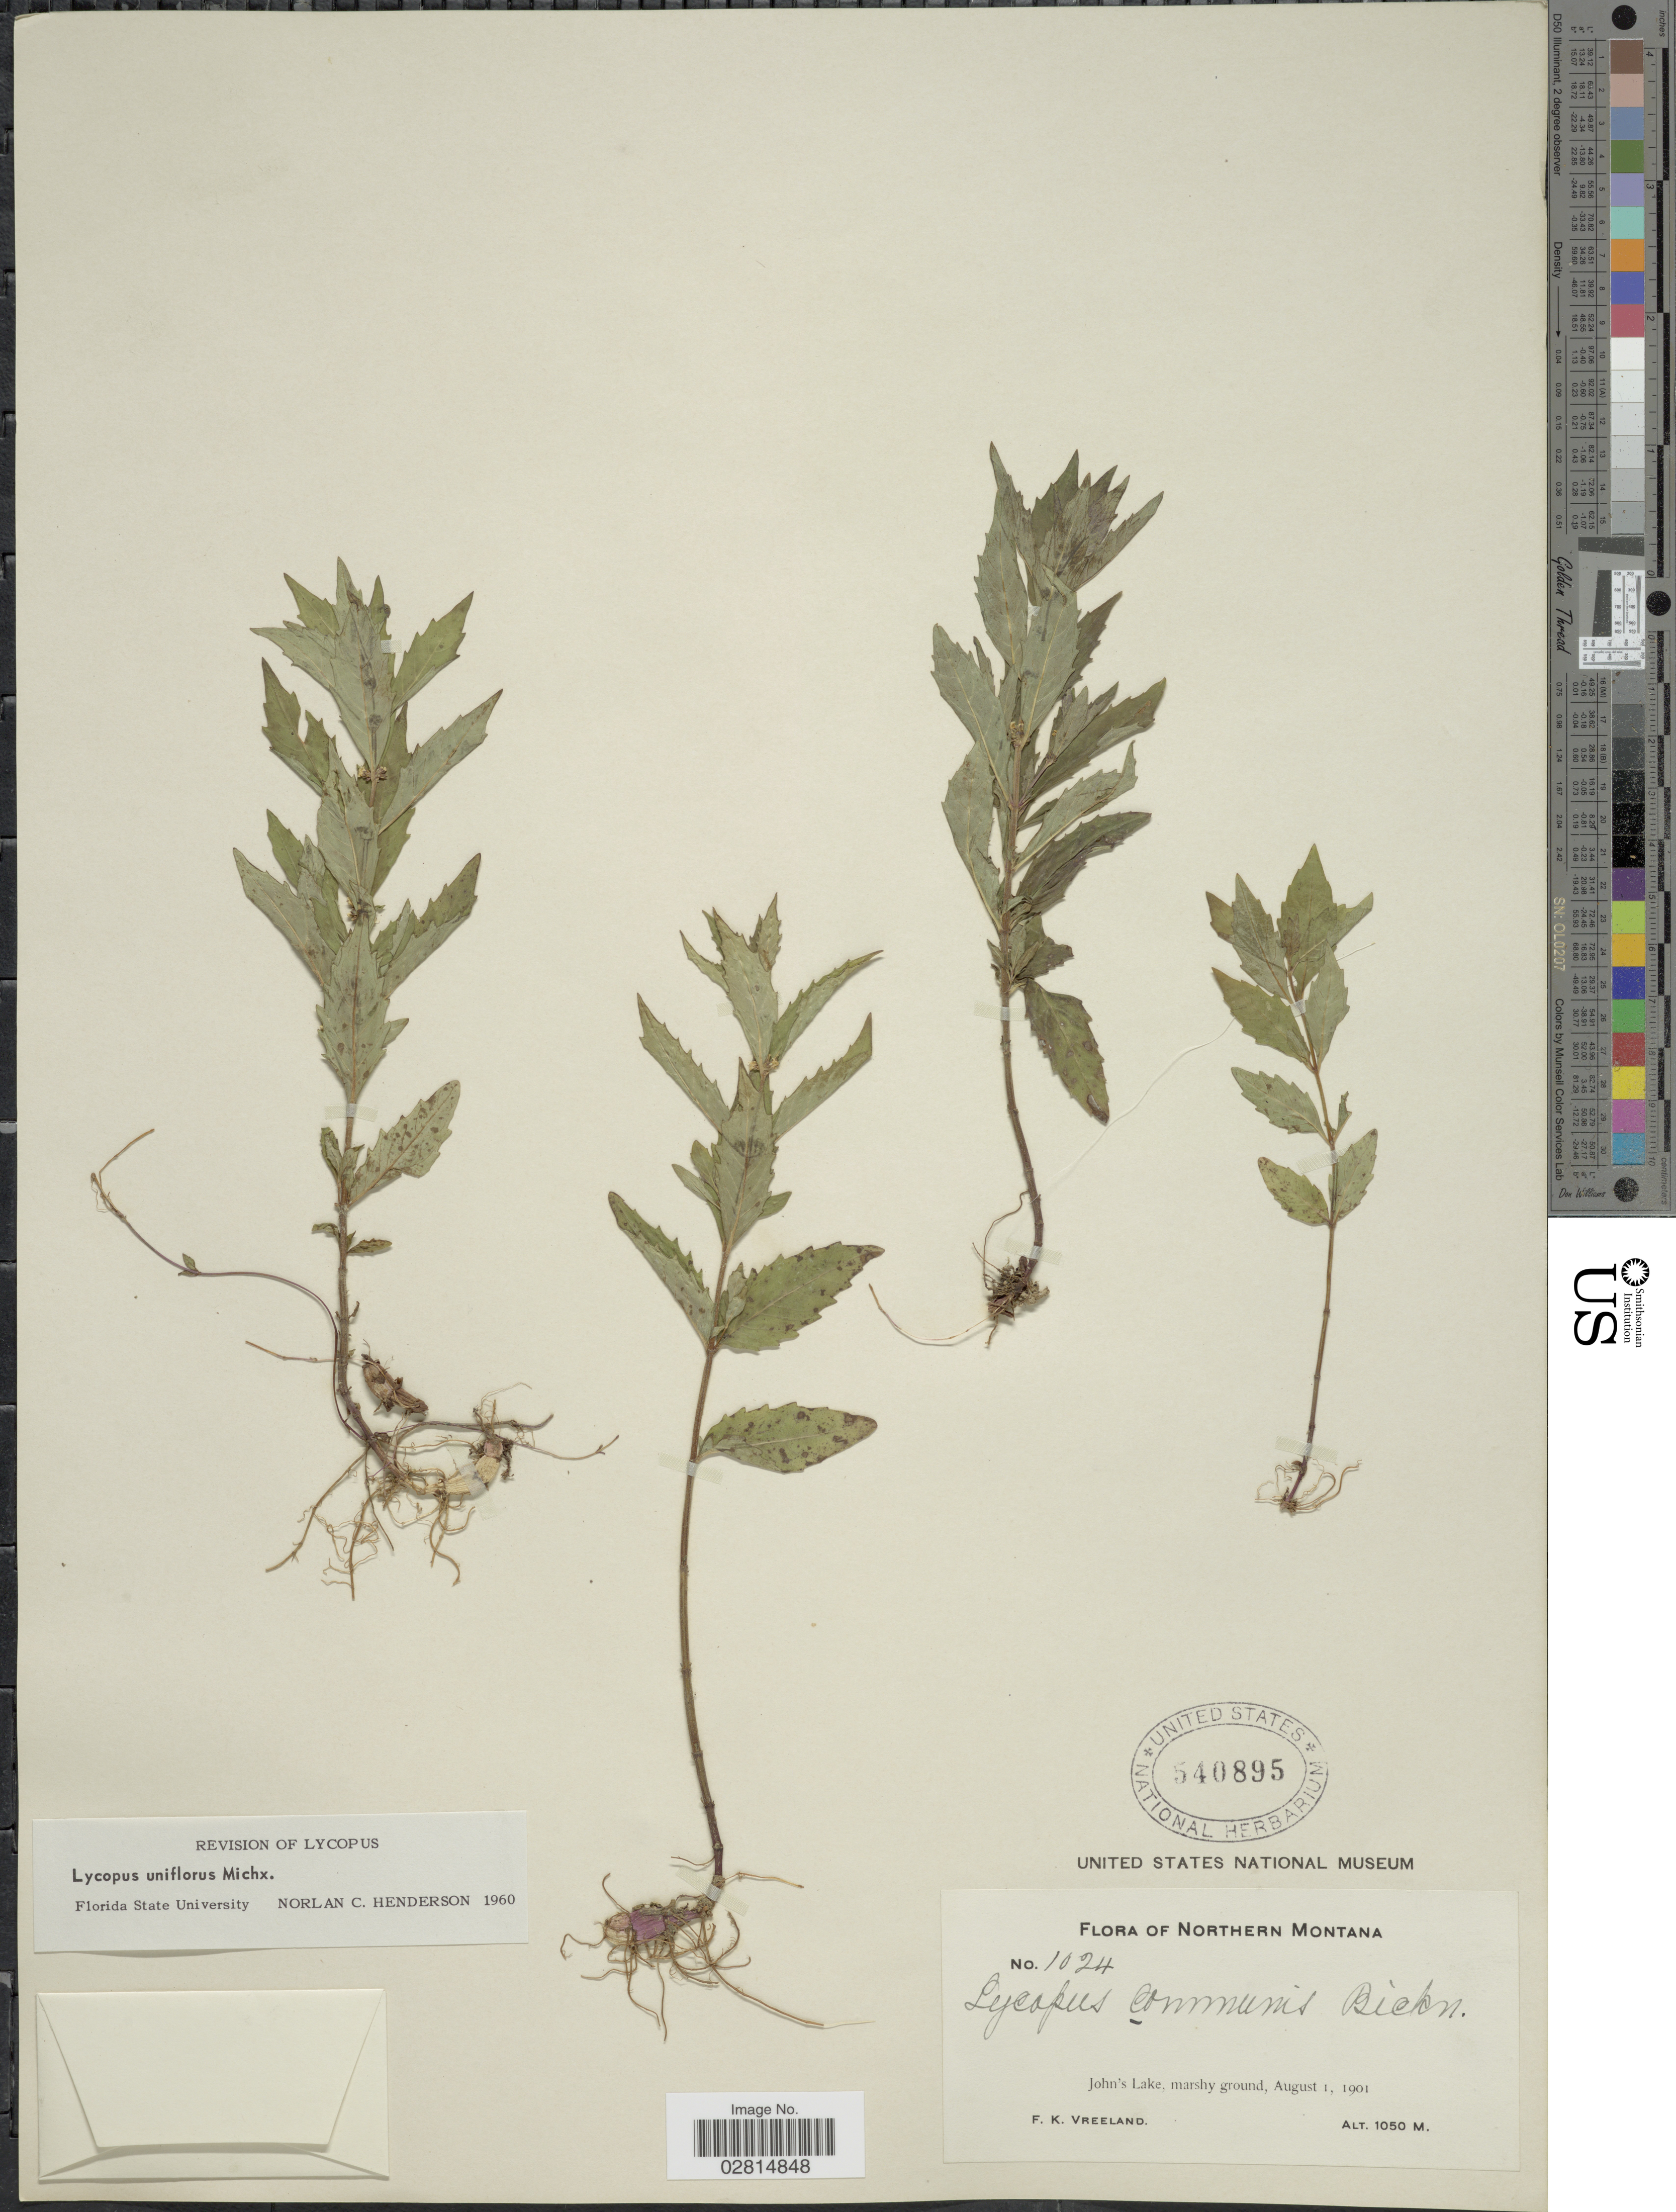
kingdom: Plantae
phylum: Tracheophyta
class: Magnoliopsida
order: Lamiales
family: Lamiaceae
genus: Lycopus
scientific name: Lycopus uniflorus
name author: Michx.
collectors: F. Vreeland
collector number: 1024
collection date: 1901-08-01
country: United States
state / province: Montana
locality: Northern Montana, John's Lake.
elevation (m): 1050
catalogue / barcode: US 540895